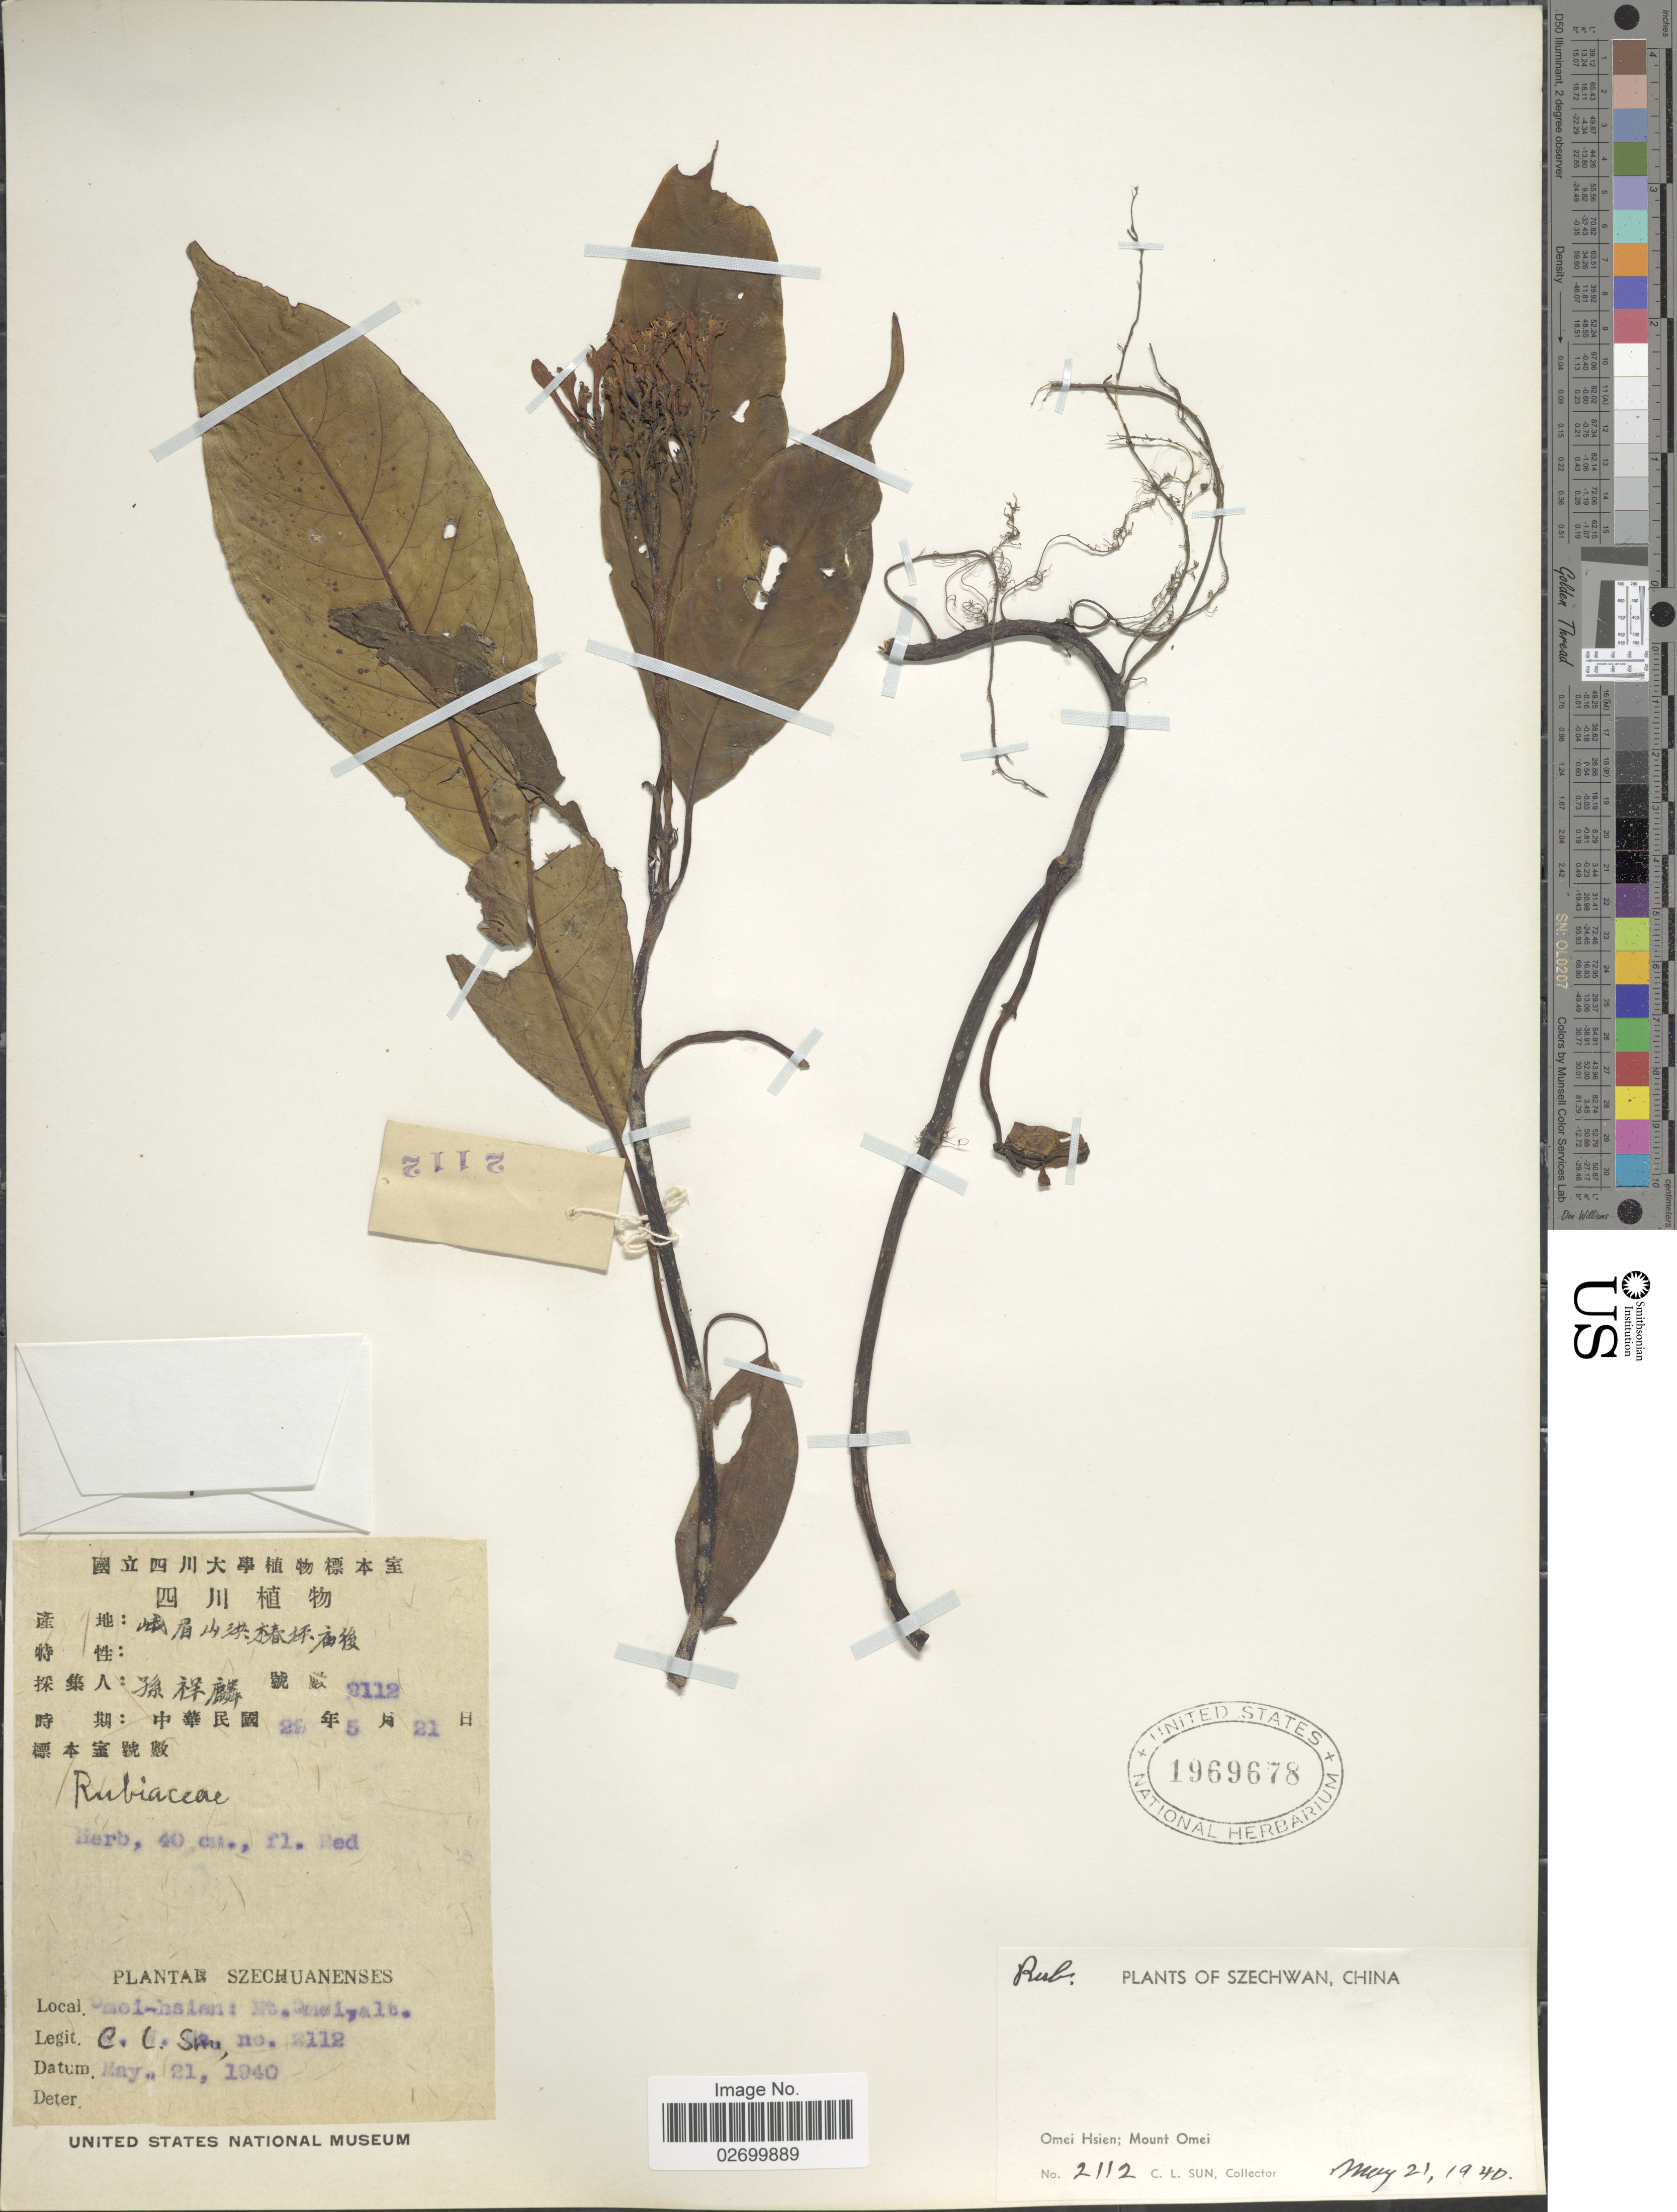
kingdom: Plantae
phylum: Tracheophyta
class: Magnoliopsida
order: Gentianales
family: Rubiaceae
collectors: C. Sun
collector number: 2112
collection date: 1940-05-21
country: China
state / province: Sichuan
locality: Szechwan. Omei Hsien: Mount Omei.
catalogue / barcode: US 1969678